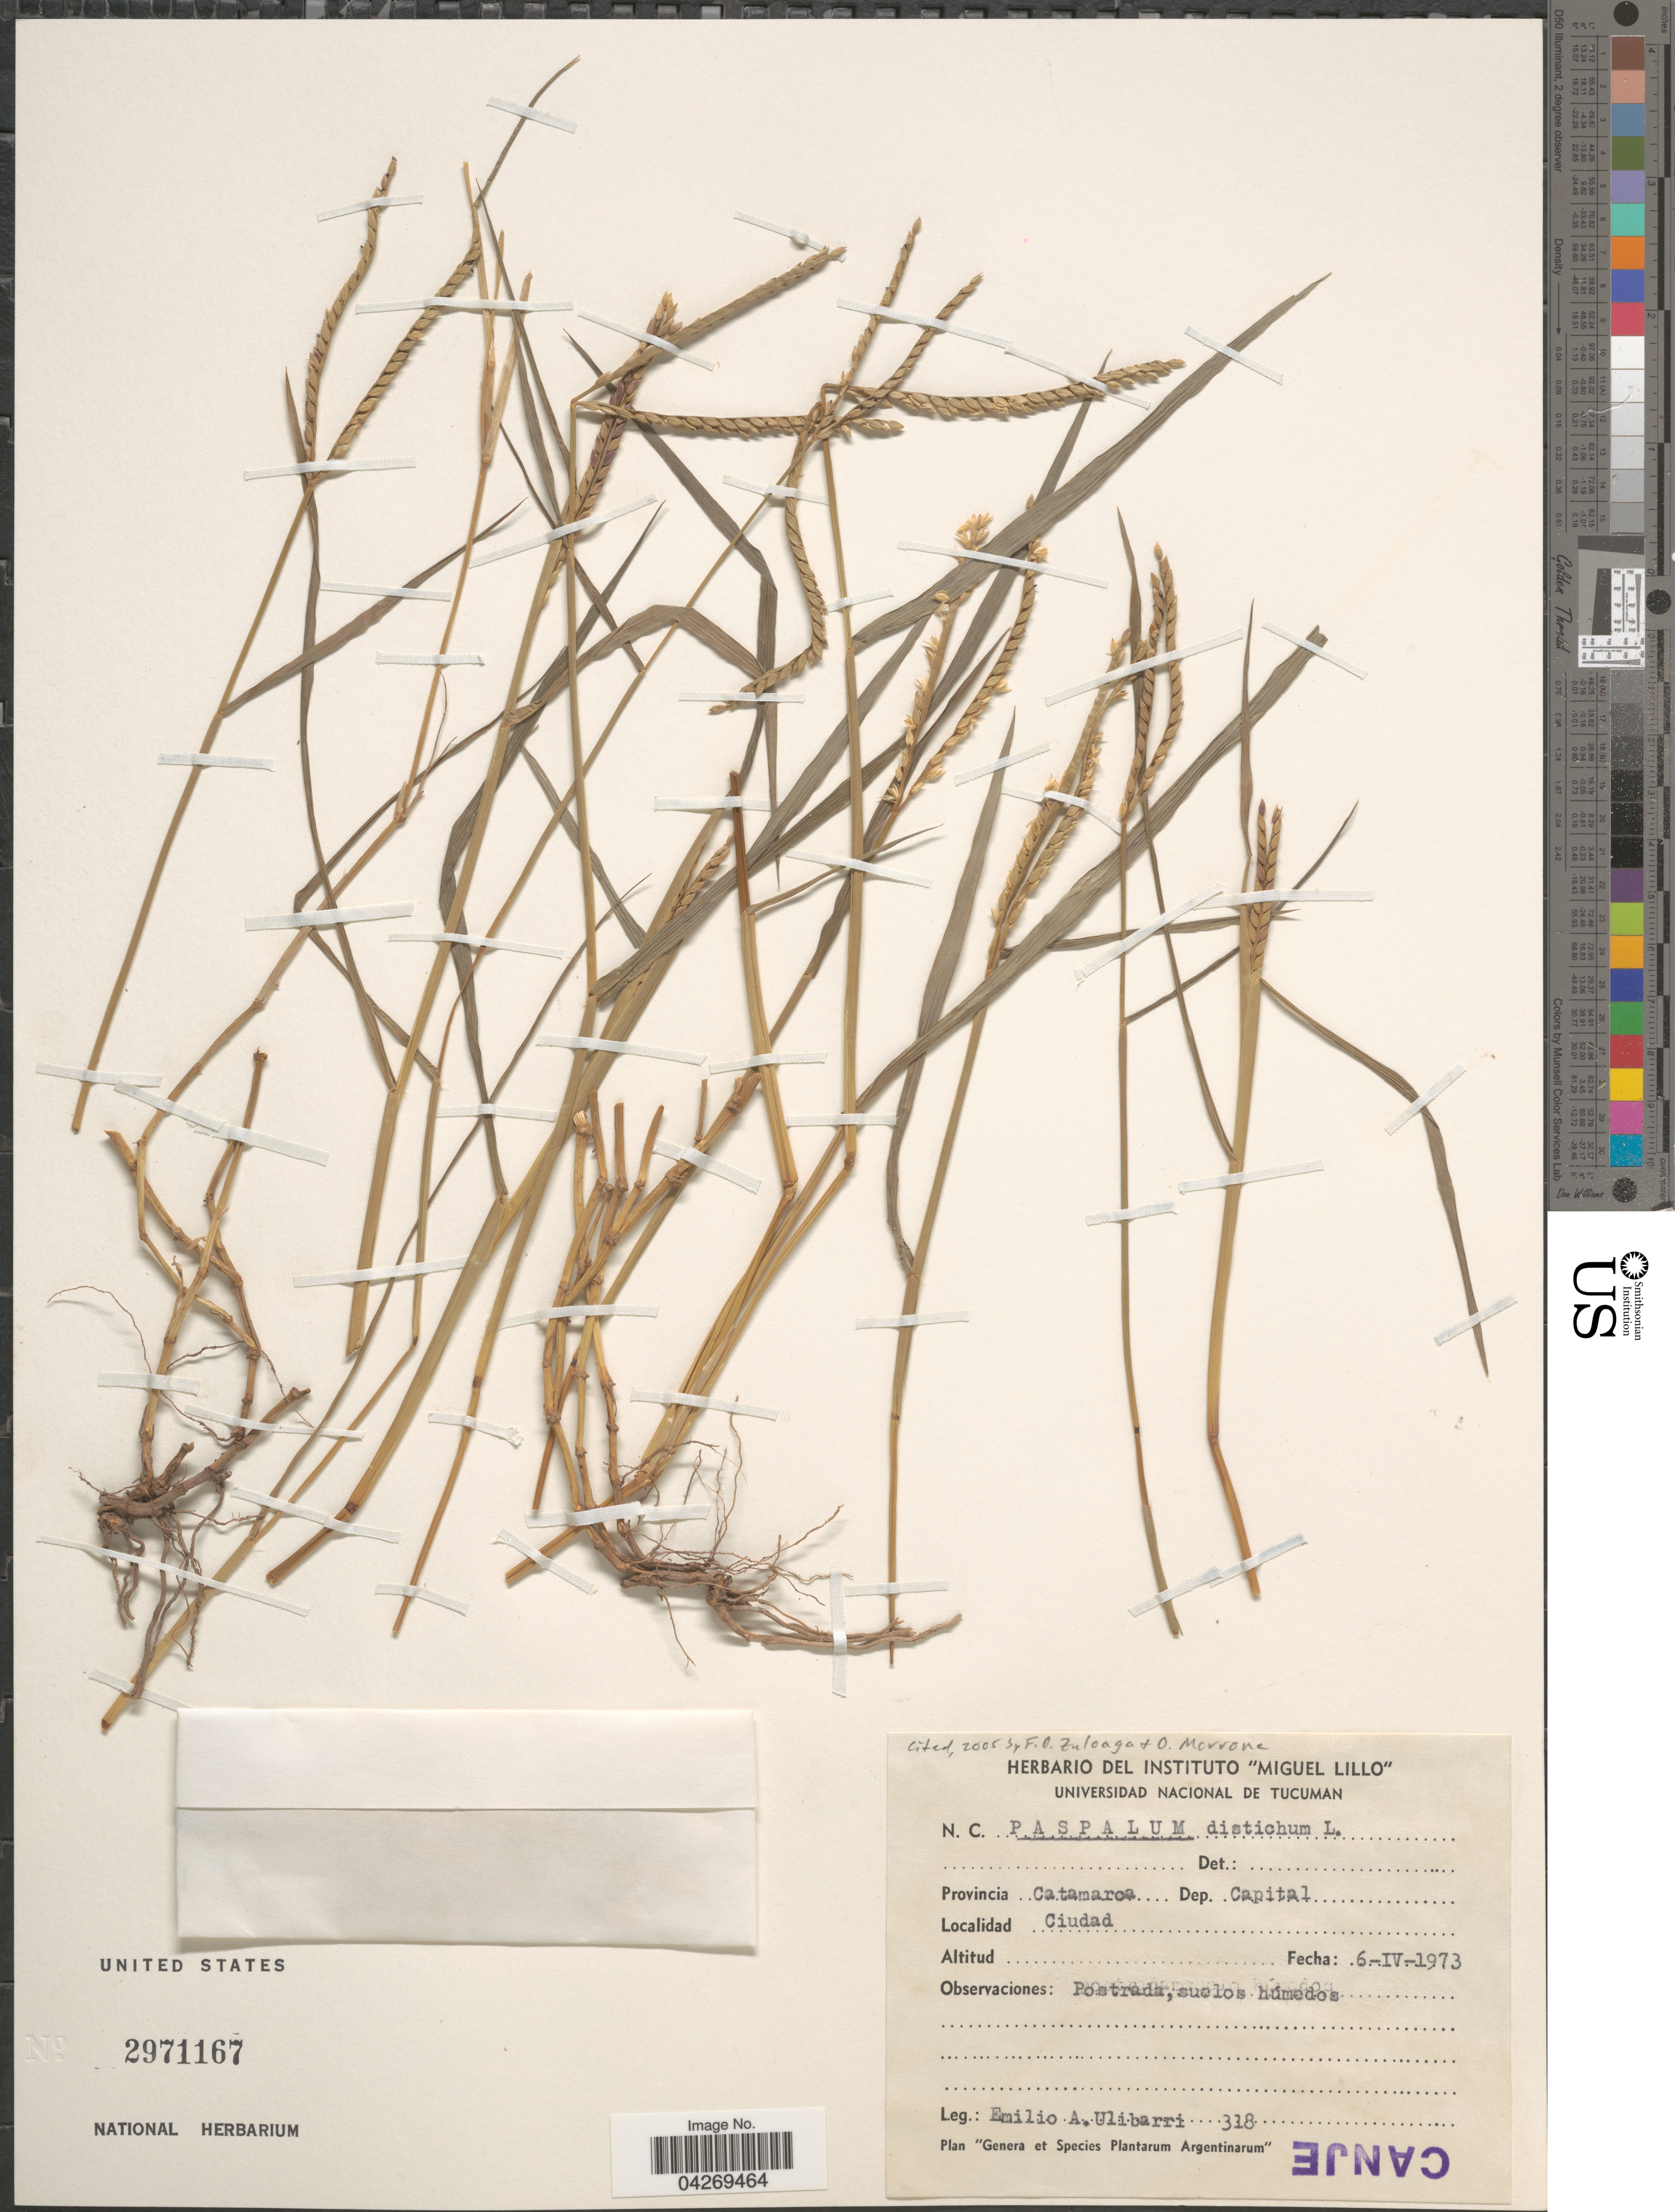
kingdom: Plantae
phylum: Tracheophyta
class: Liliopsida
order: Poales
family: Poaceae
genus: Paspalum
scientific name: Paspalum distichum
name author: L.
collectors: E. A. Ulibarri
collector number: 318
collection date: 1973-04-06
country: Argentina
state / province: Catamarca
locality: Dep. Capital. Ciudad.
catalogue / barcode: US 2971167